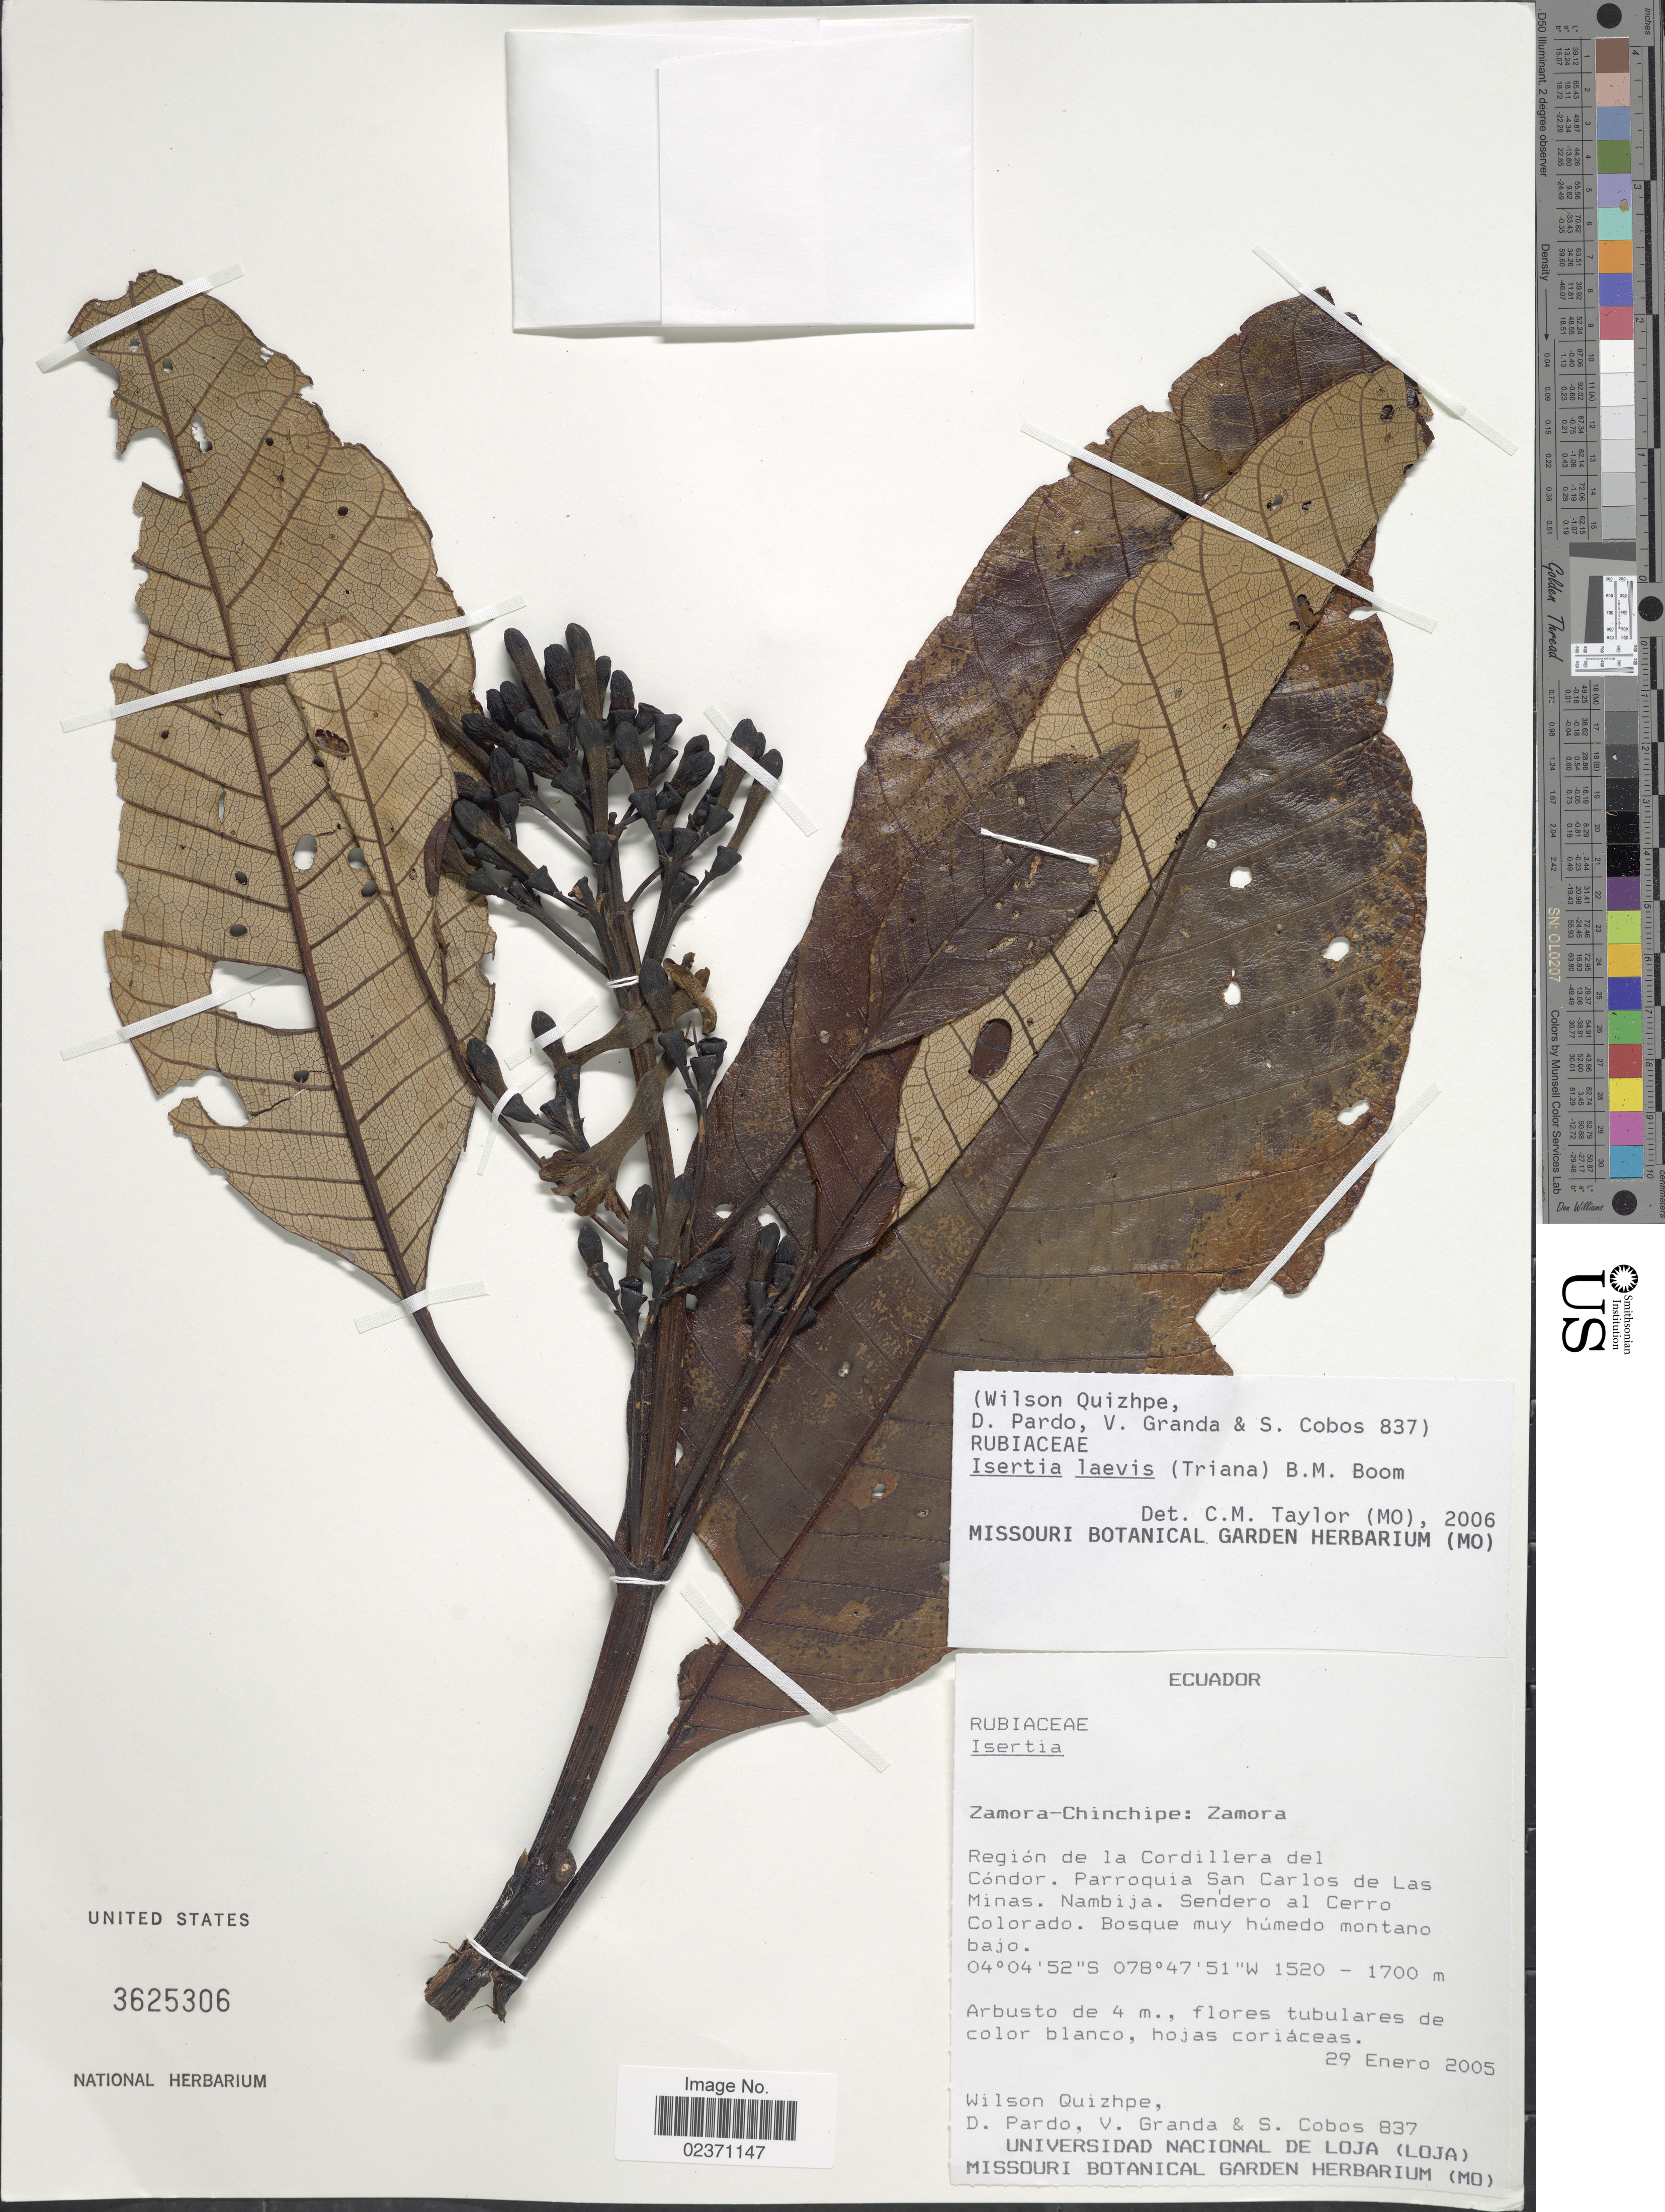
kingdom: Plantae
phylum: Tracheophyta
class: Magnoliopsida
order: Gentianales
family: Rubiaceae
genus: Isertia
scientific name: Isertia laevis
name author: (Triana) B.M. Boom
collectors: W. Quizhpe, D. Pardo, V. Granda & S. Cobos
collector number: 837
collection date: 2005-01-29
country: Ecuador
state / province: Zamora-Chinchipe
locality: Zamora. Region de la Cordillera del Condor. Parroquia San Carlos de Las Minas. Nambija. Sendero al Cerro Colorado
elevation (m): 1700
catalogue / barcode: US 3625306